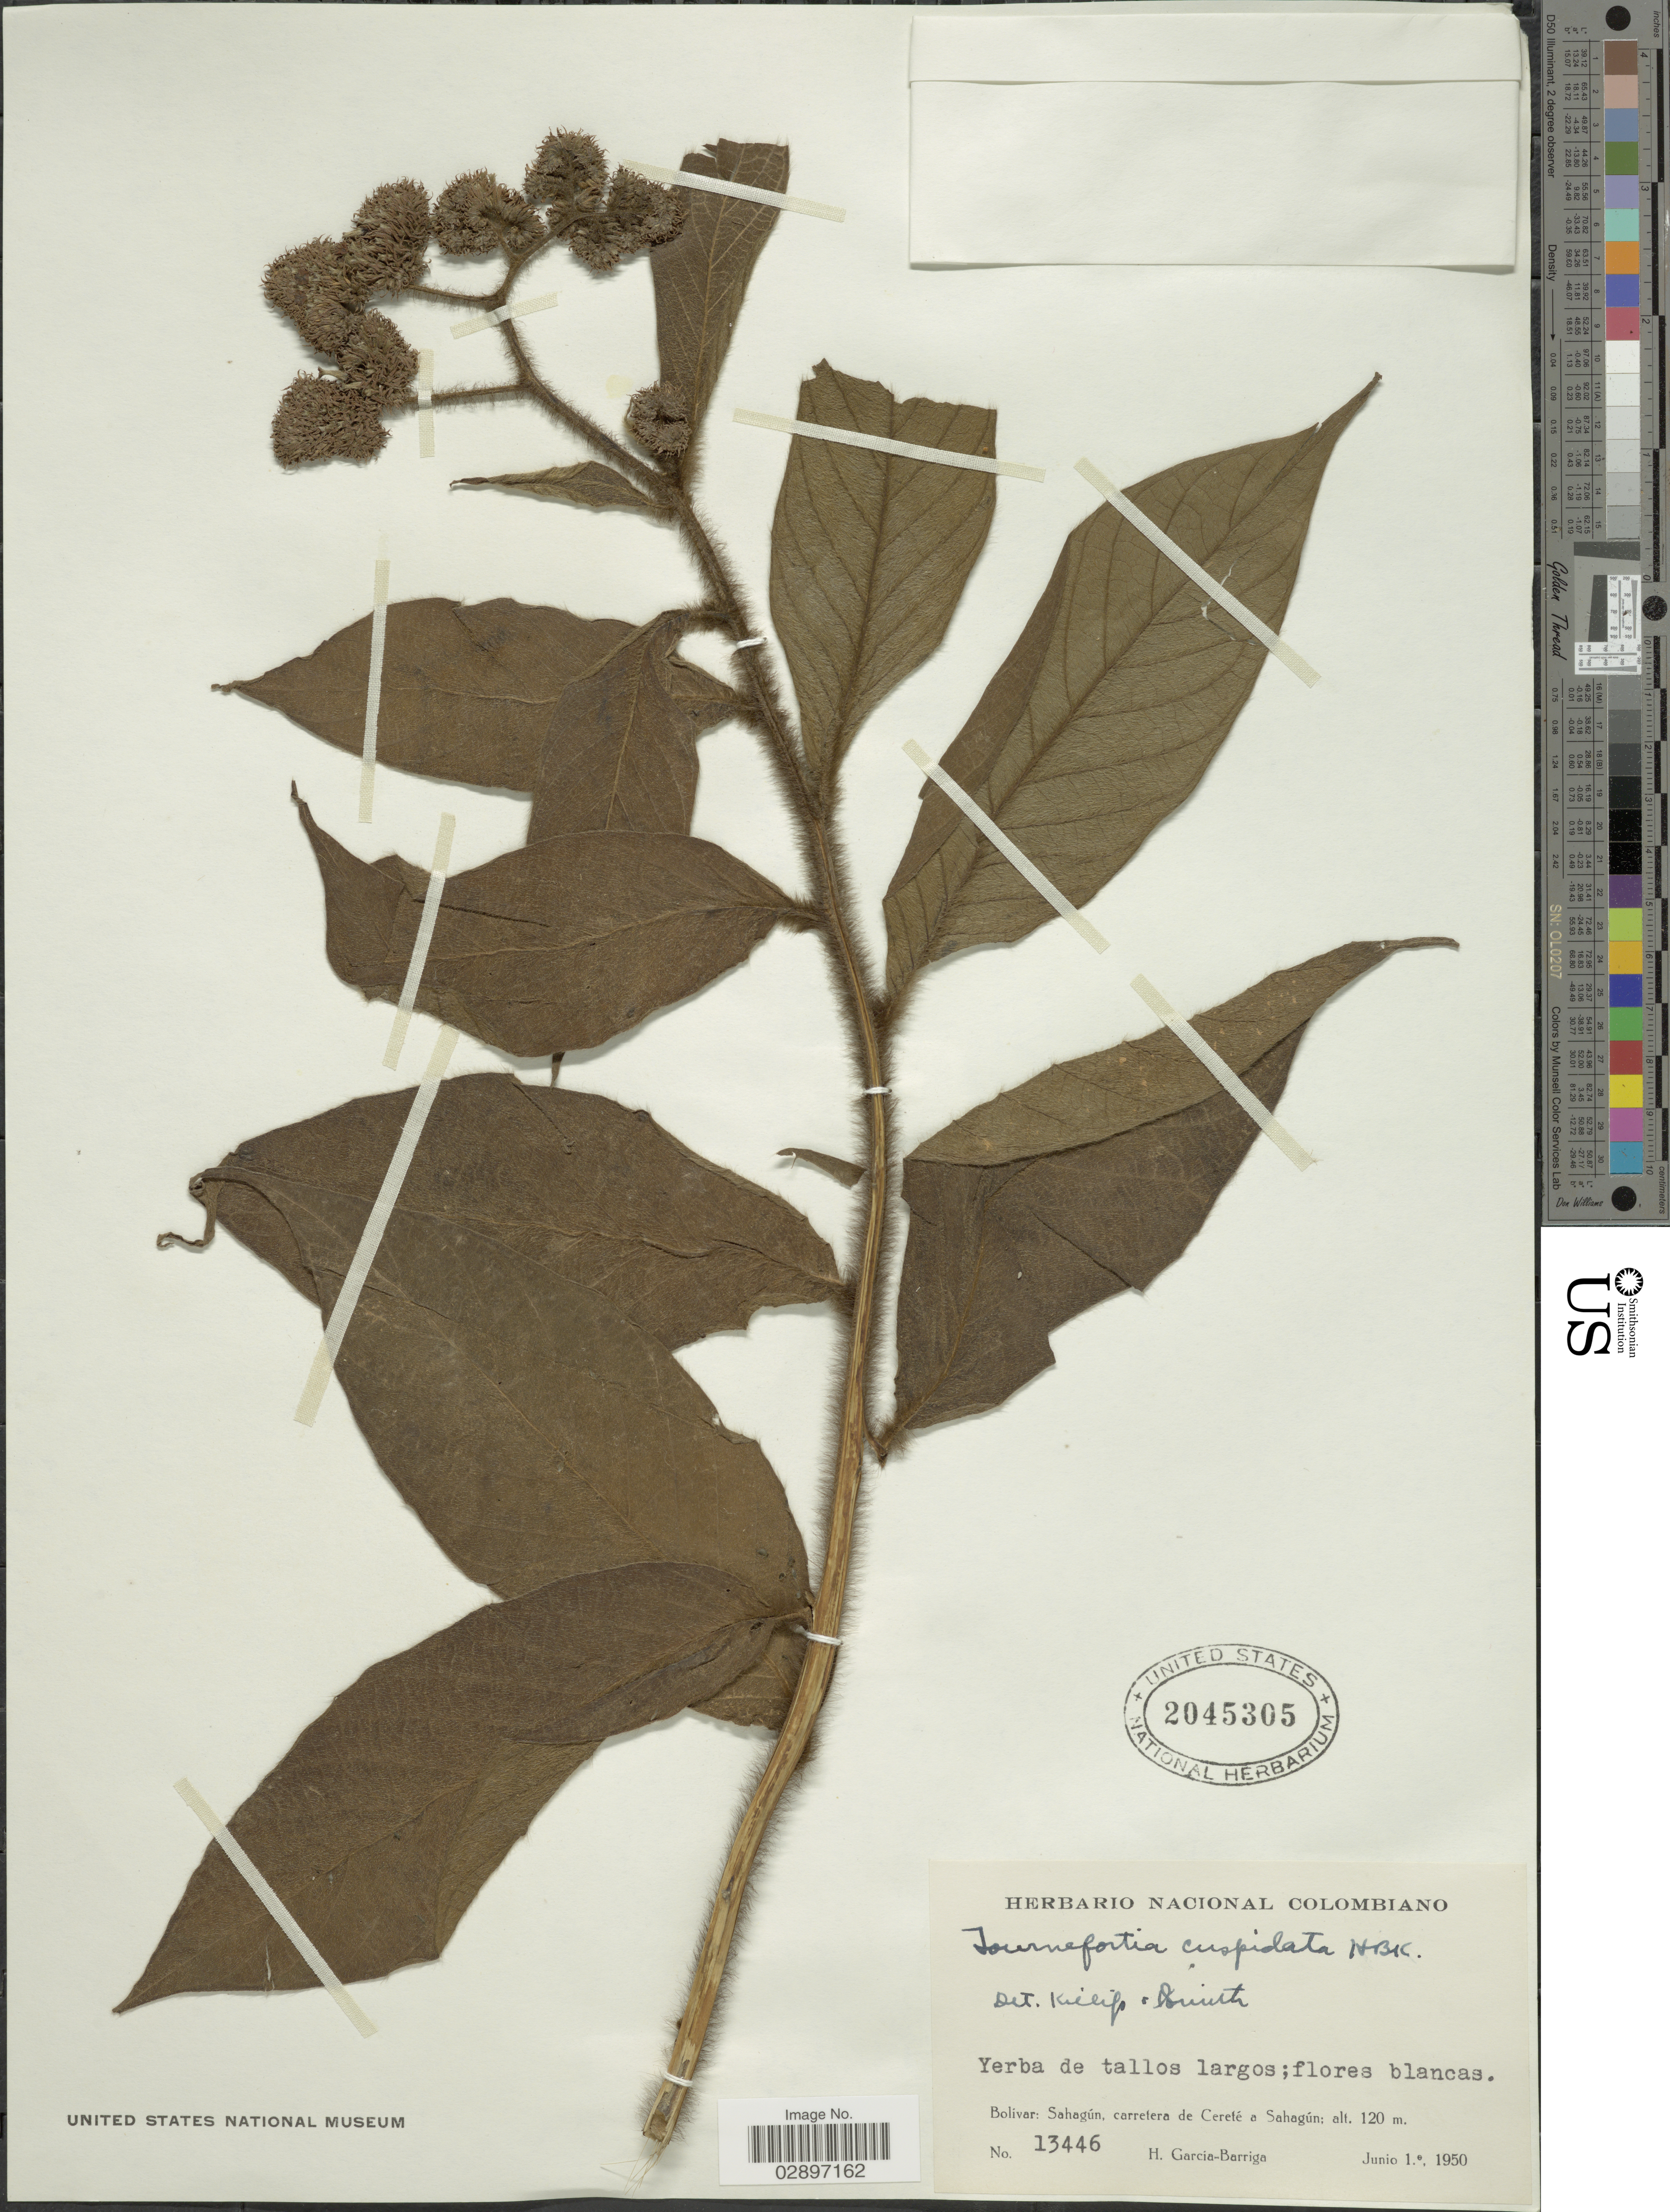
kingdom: Plantae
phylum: Tracheophyta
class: Magnoliopsida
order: Boraginales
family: Heliotropiaceae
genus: Tournefortia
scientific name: Tournefortia cuspidata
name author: Kunth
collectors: H. García Barriga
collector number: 13446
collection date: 1950-06-01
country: Colombia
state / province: Bolívar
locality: Sahagún, carretera de Cereté a Sahagún.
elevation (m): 120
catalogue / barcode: US 2045305